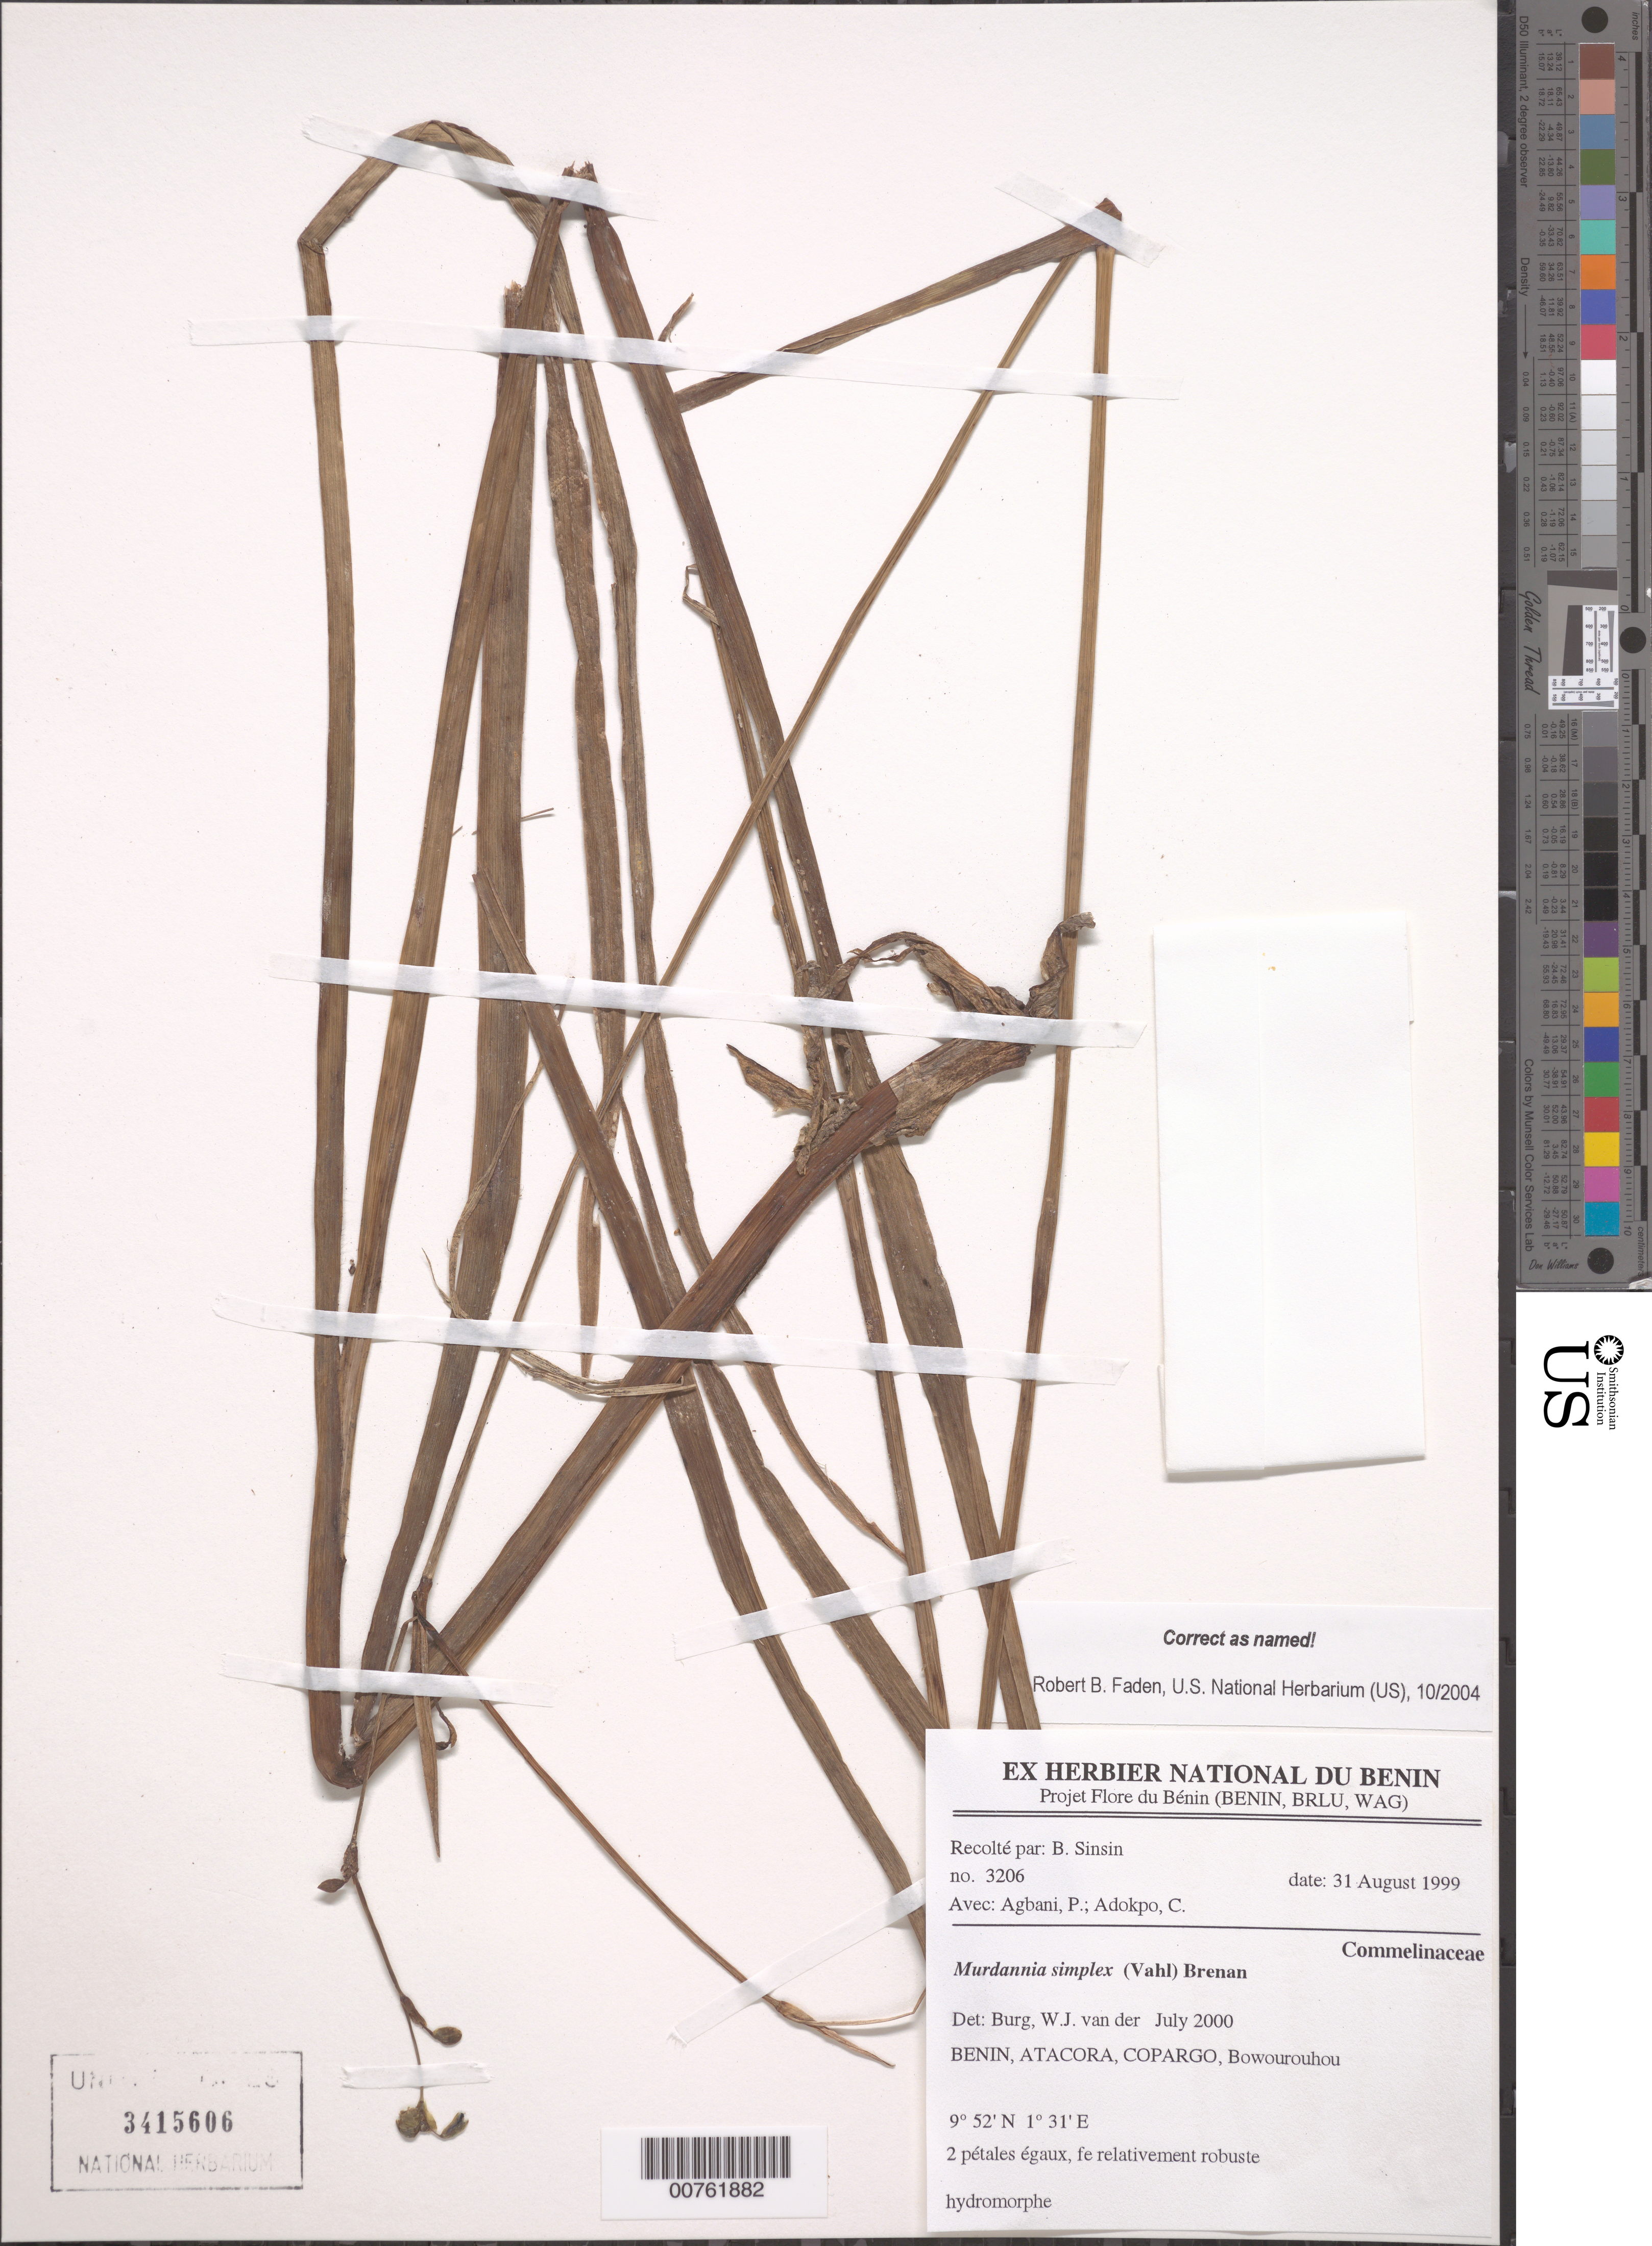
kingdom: Plantae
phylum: Tracheophyta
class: Liliopsida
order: Commelinales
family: Commelinaceae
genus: Murdannia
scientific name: Murdannia simplex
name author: (Vahl) Brenan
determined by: Faden, Robert B., (US), Smithsonian Institution - National Museum of Natural History (UNITED STATES)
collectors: B. Sinsin, P. Agbani & C. Adokpo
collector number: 3206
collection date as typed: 31 Aug 1999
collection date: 1999-08-31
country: Benin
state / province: Atakora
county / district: Copargo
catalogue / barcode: US 3415606